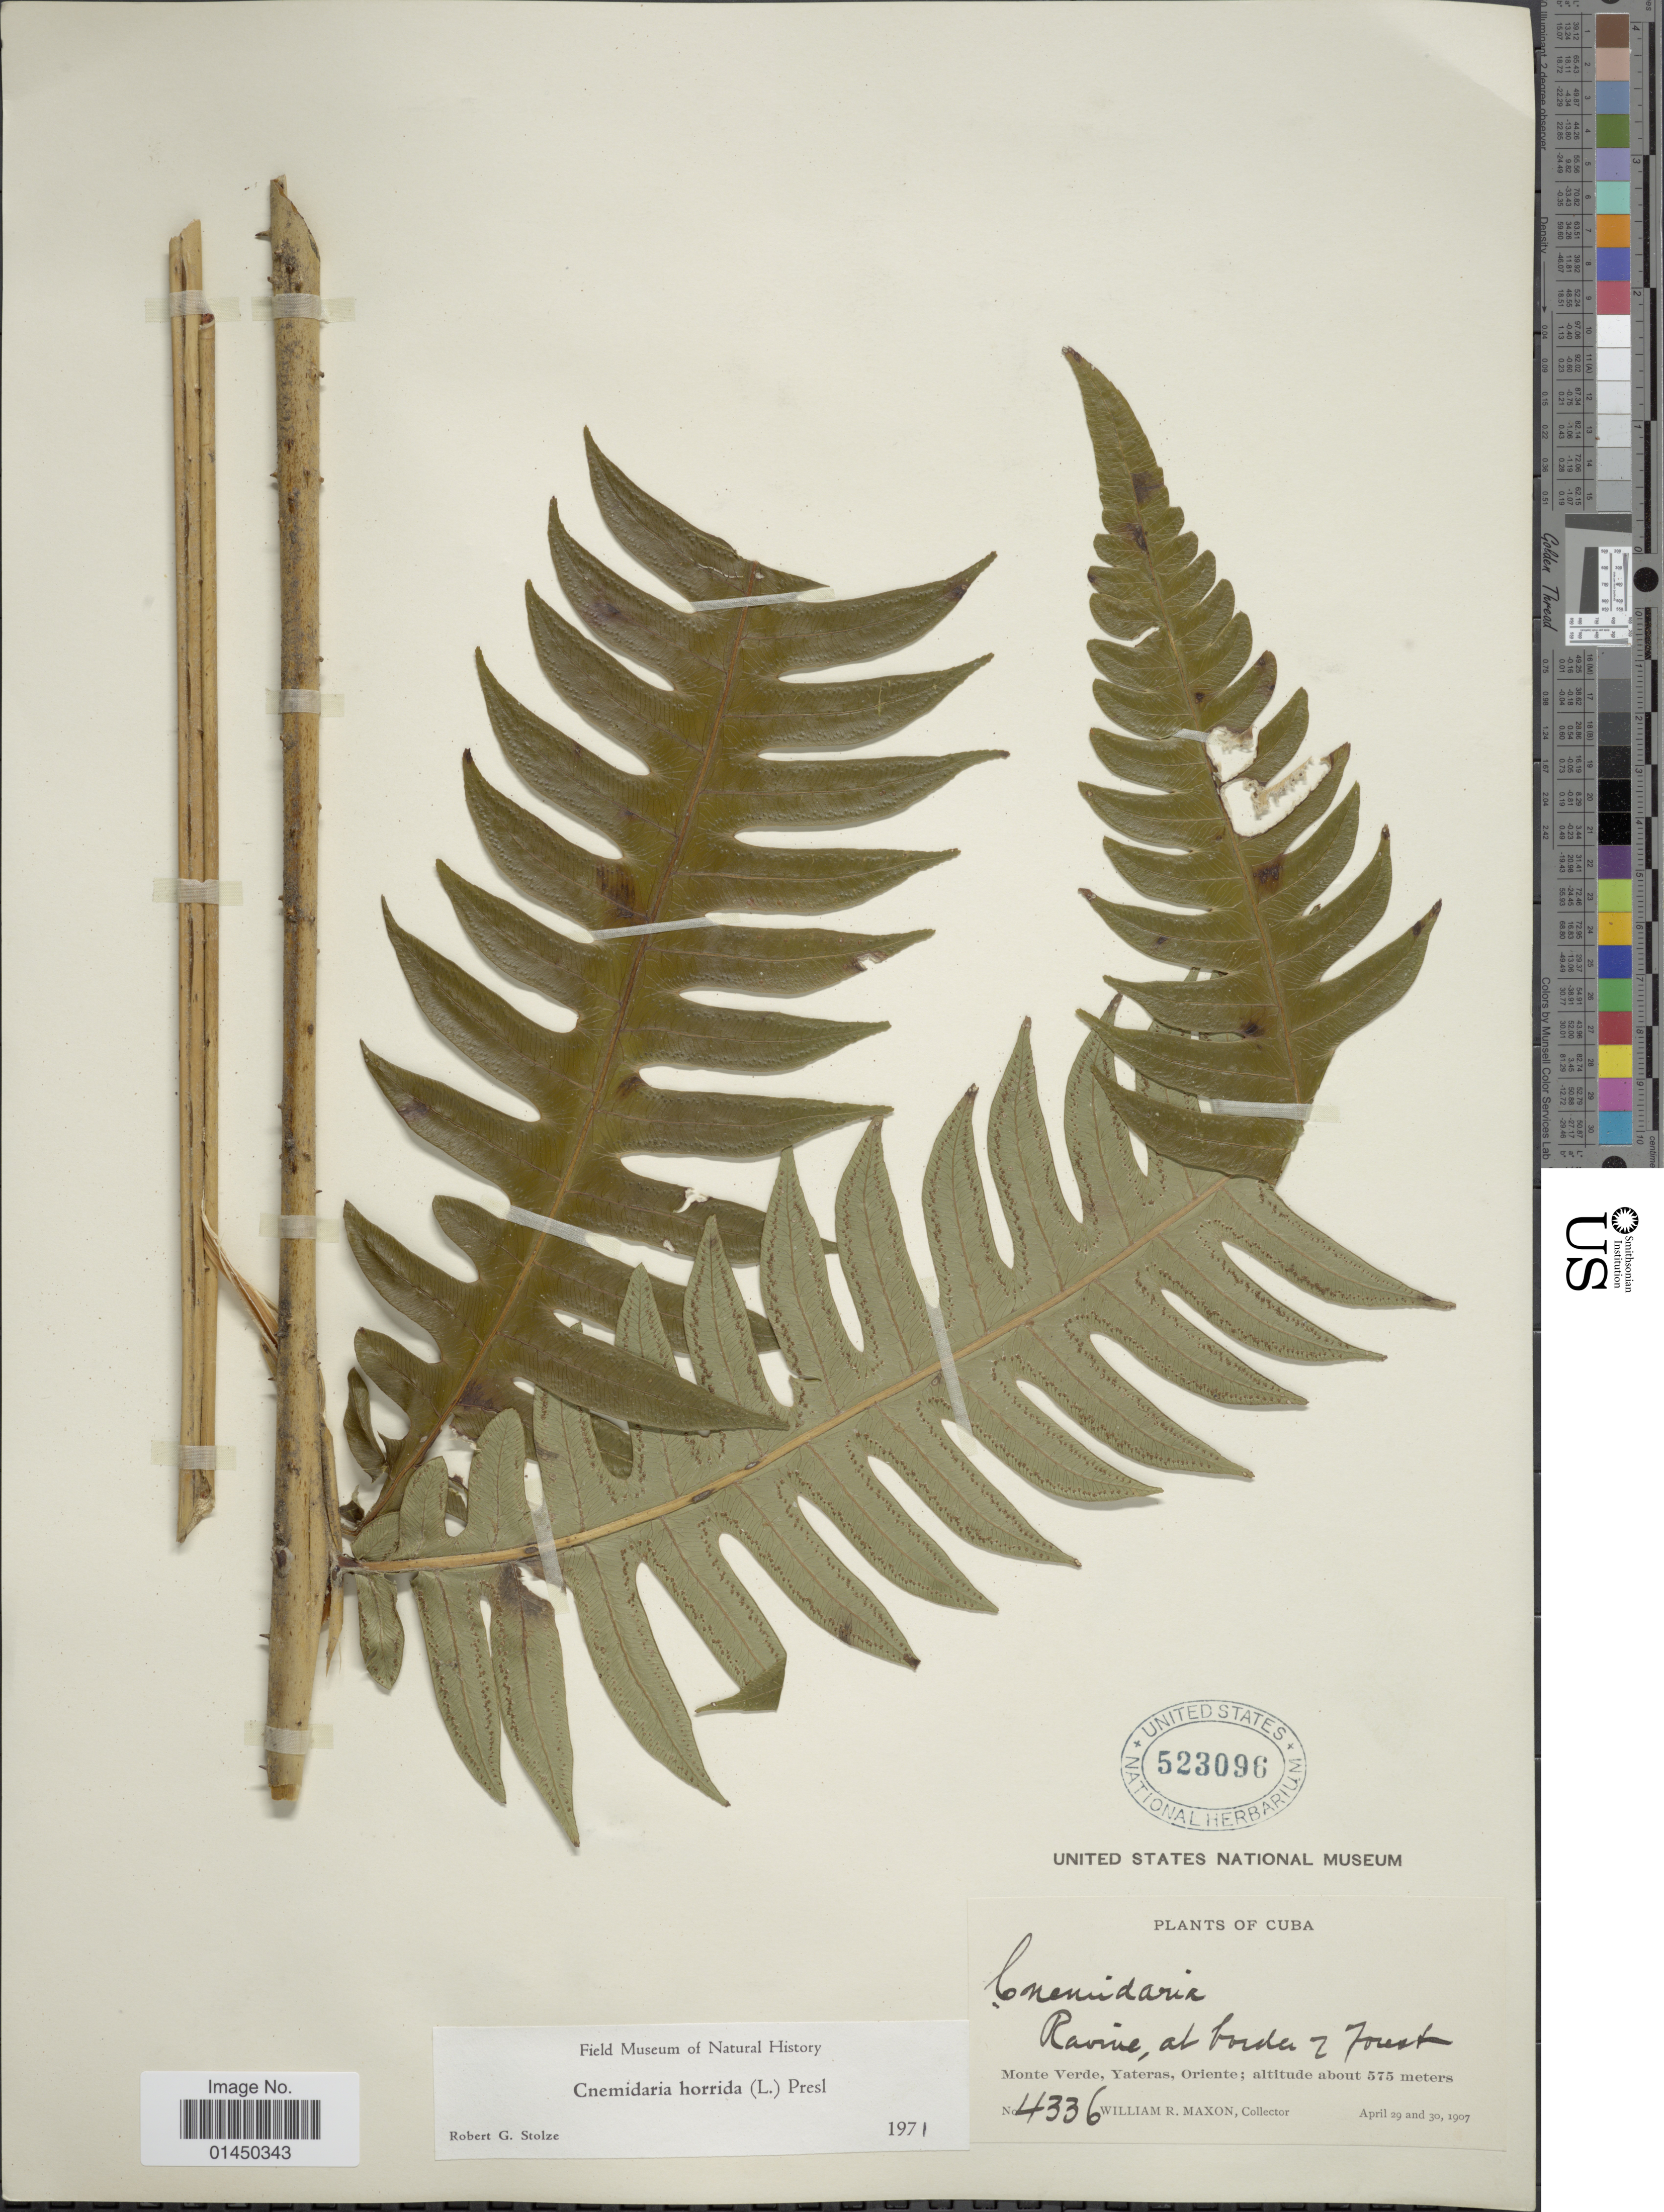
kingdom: Plantae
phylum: Tracheophyta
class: Polypodiopsida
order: Cyatheales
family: Cyatheaceae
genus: Cyathea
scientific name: Cyathea horrida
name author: (L.) Sm.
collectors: W. R. Maxon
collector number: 4336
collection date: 1907-04-29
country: Cuba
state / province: Oriente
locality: Ravine, at border of Forest, Monte Verde, Yateras.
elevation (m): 575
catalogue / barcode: US 523096